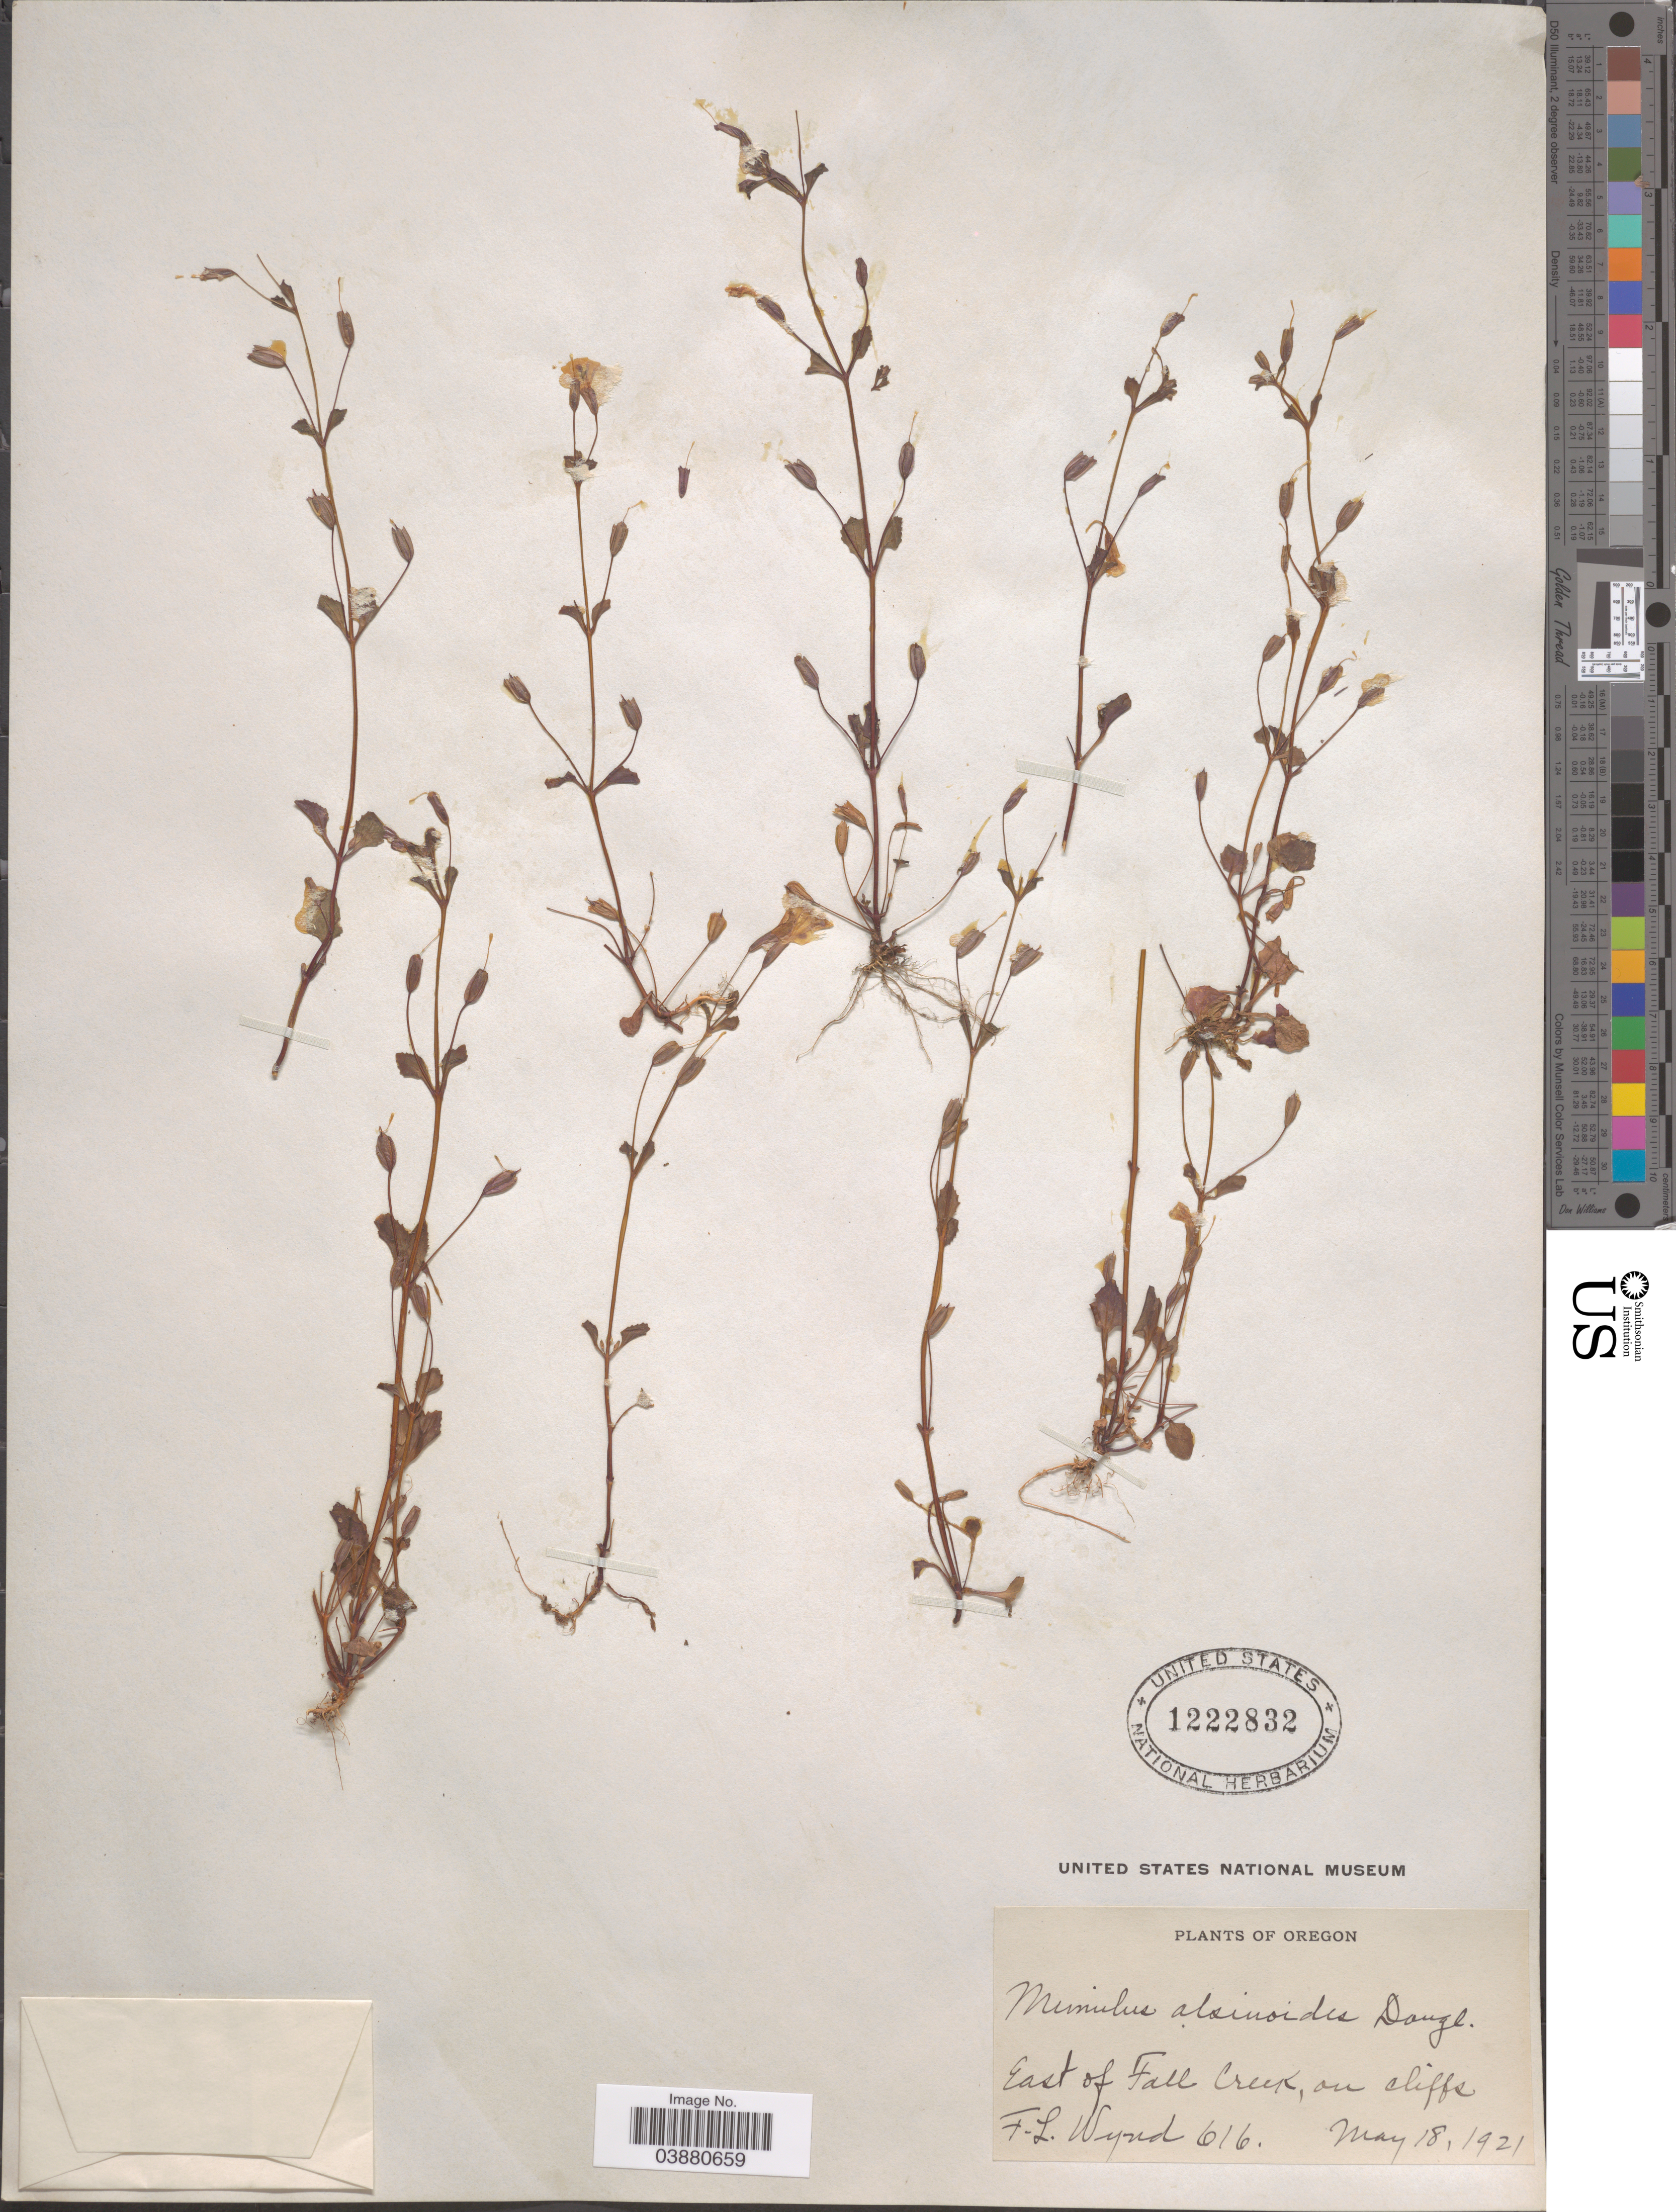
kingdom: Plantae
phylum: Tracheophyta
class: Magnoliopsida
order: Lamiales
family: Phrymaceae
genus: Mimulus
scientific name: Mimulus alsinoides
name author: Douglas ex Benth.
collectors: F. L. Wynd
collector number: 616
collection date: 1921-05-18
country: United States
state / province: Oregon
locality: East of Fall Creek.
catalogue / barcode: US 1222832